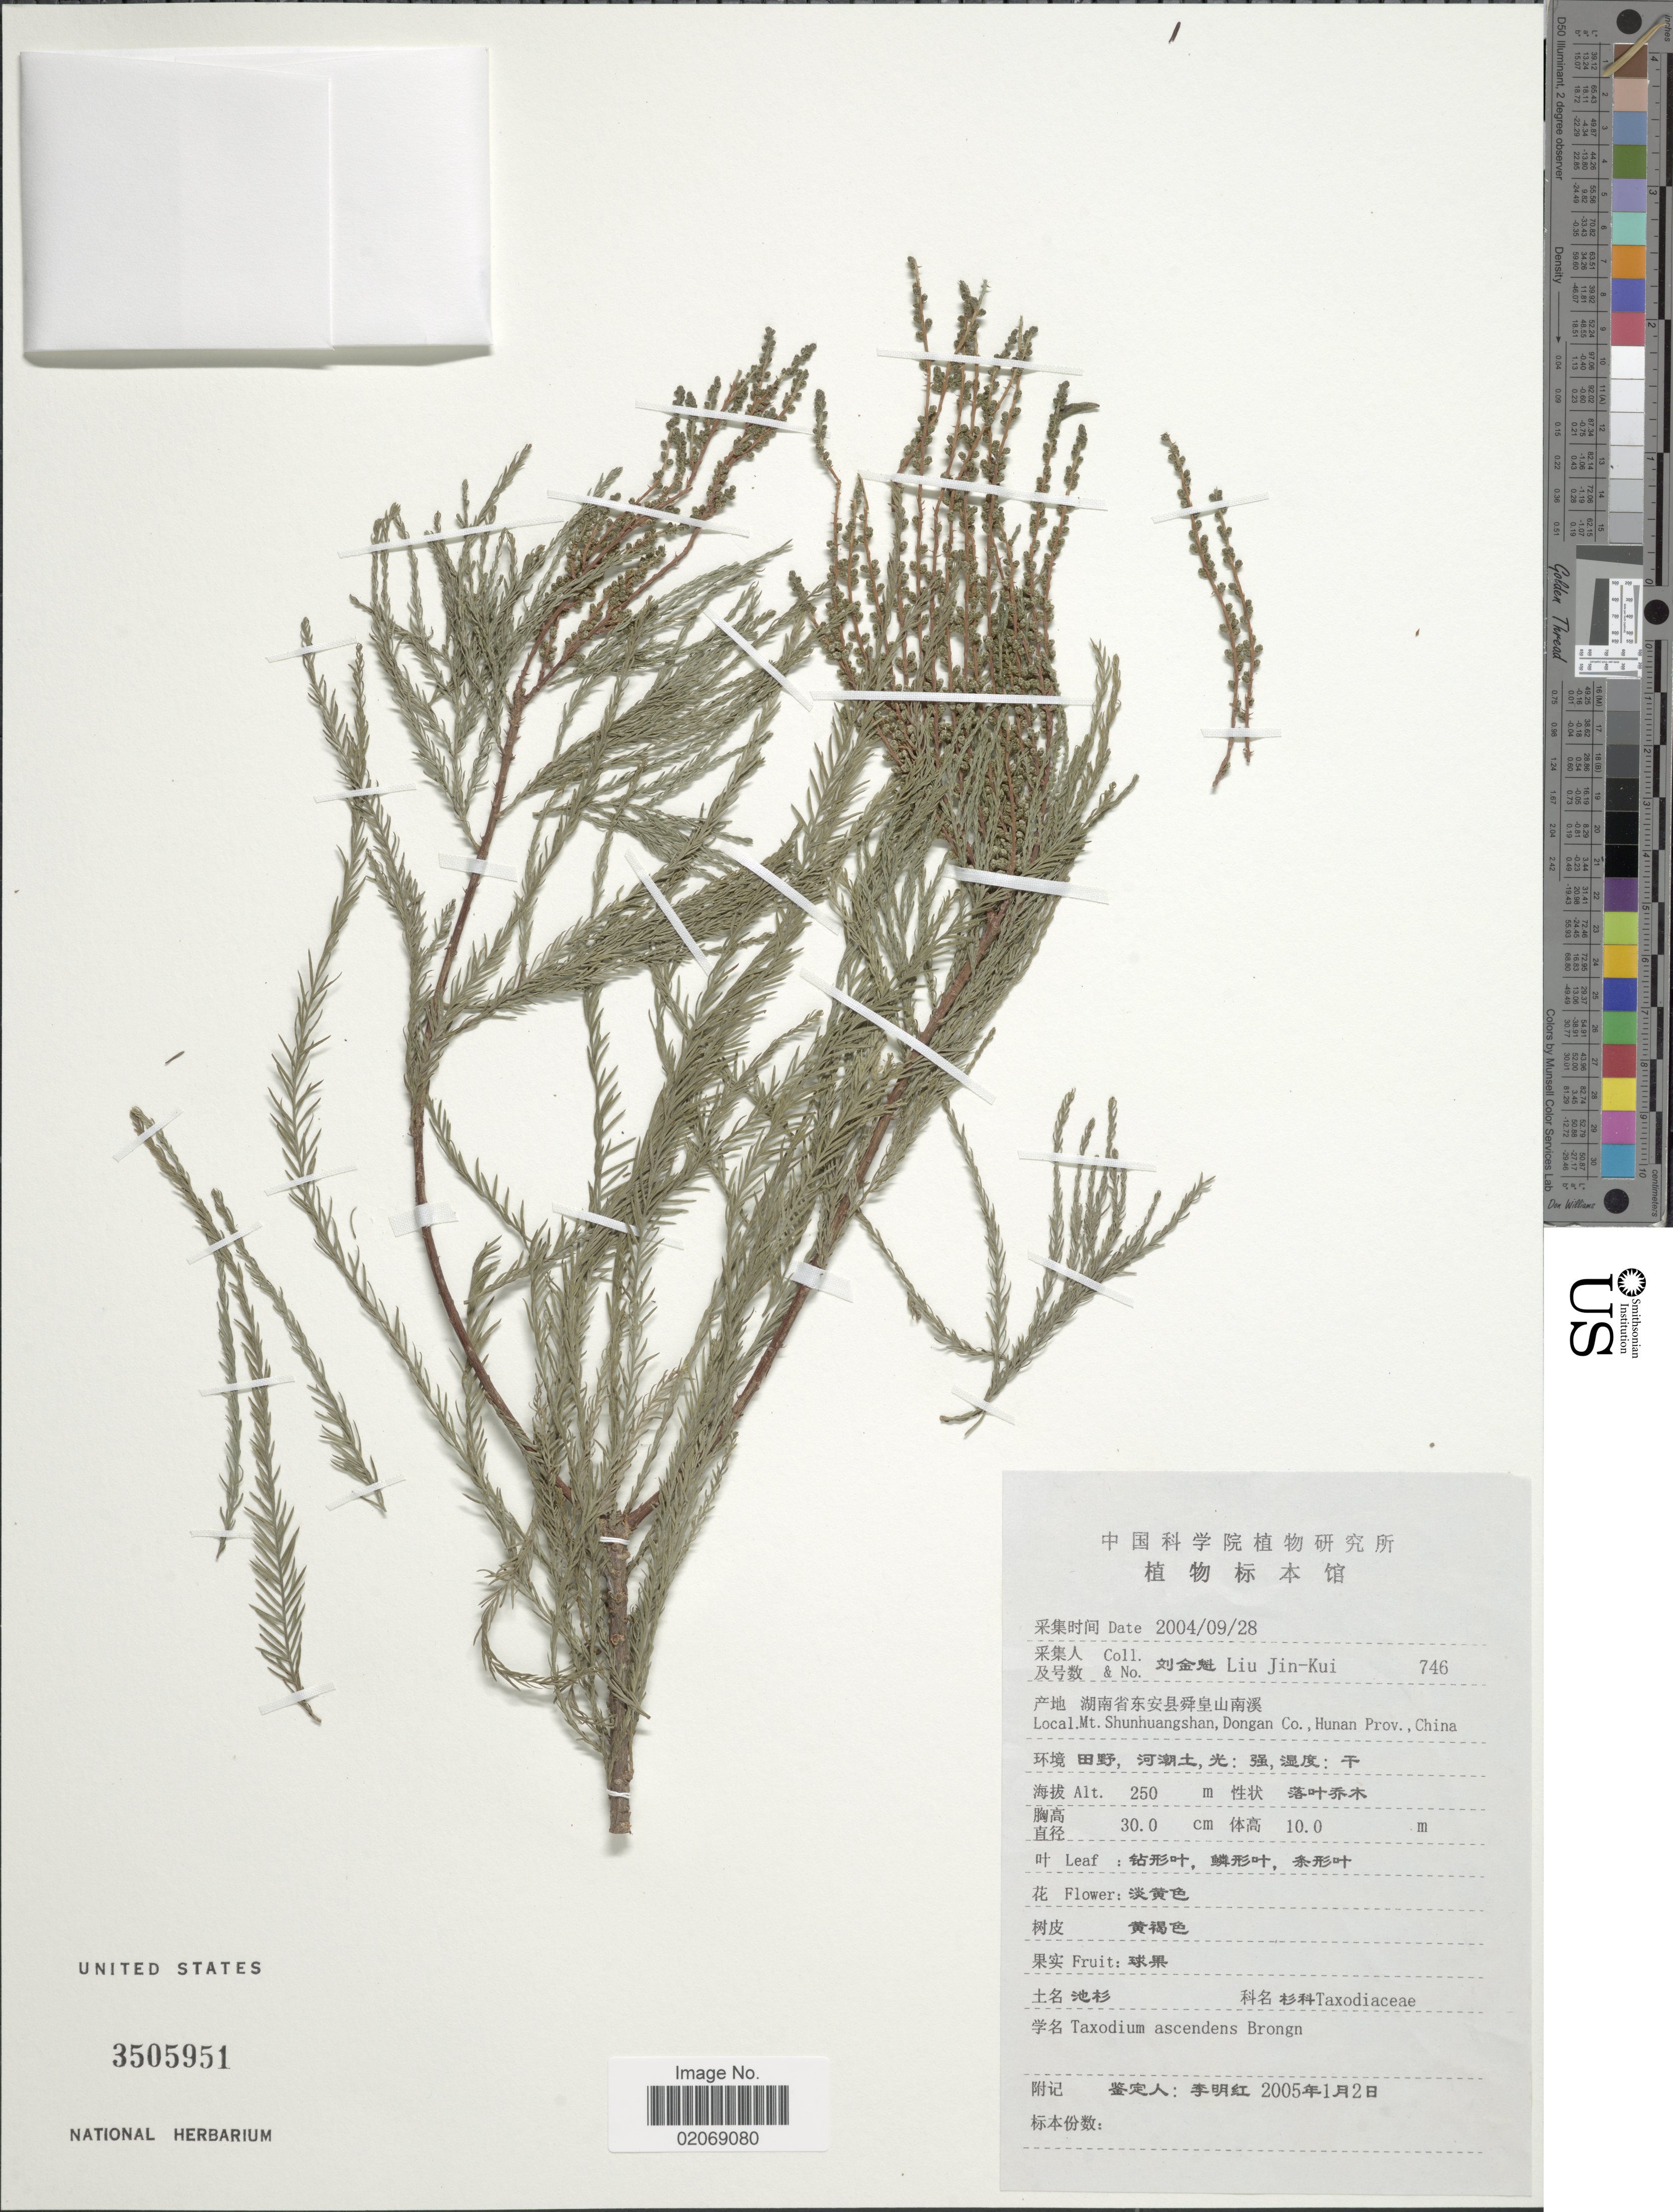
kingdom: Plantae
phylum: Tracheophyta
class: Pinopsida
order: Pinales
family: Cupressaceae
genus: Taxodium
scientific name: Taxodium ascendens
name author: Brongn.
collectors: Liu Jin-Kui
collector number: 746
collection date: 2004-09-28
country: China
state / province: Hunan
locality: Mt. Shunhuangshan, Dongan Co., Hunan Prov.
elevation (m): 250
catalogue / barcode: US 3505951